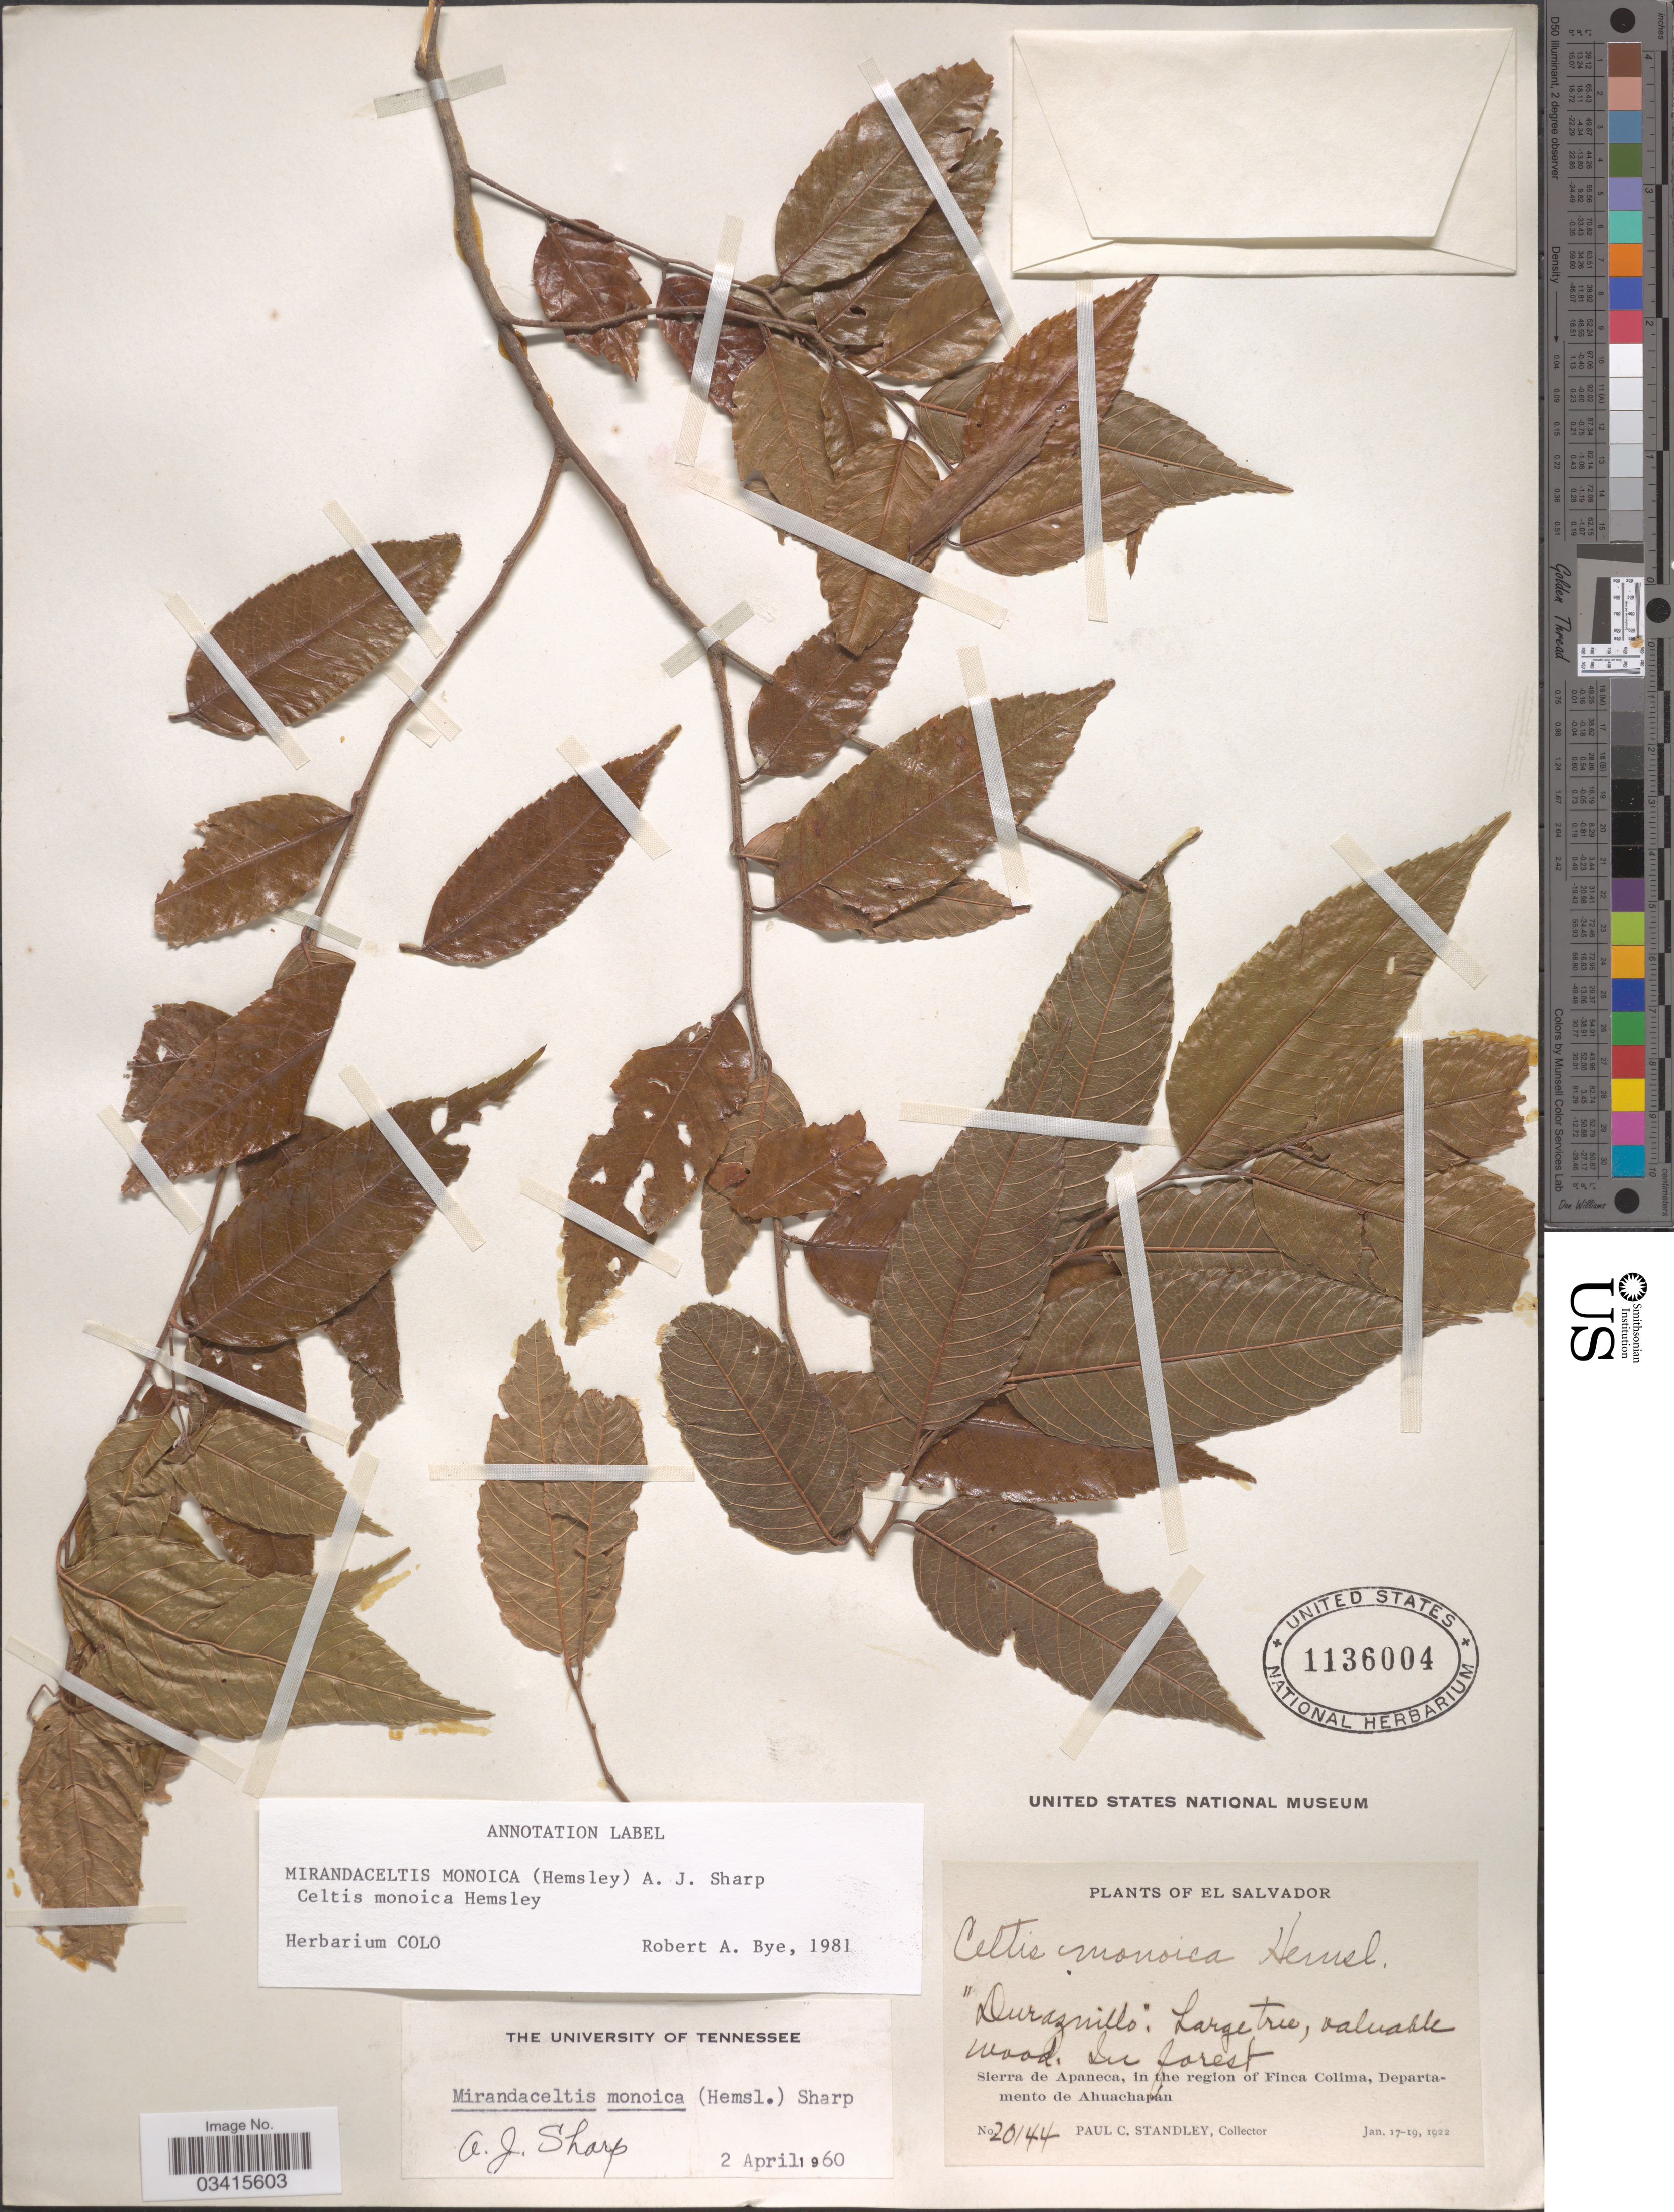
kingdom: Plantae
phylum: Tracheophyta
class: Magnoliopsida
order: Rosales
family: Cannabaceae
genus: Aphananthe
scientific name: Aphananthe monoica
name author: (Hemsl.) J.-F. Leroy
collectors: P. C. Standley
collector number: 20144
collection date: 1922-01-17/1922-01-19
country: El Salvador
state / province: Ahuachapan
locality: In forest. Sierra de Apaneca, in the region of Finca Colima, Departamento de Ahuachapan.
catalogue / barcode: US 1136004